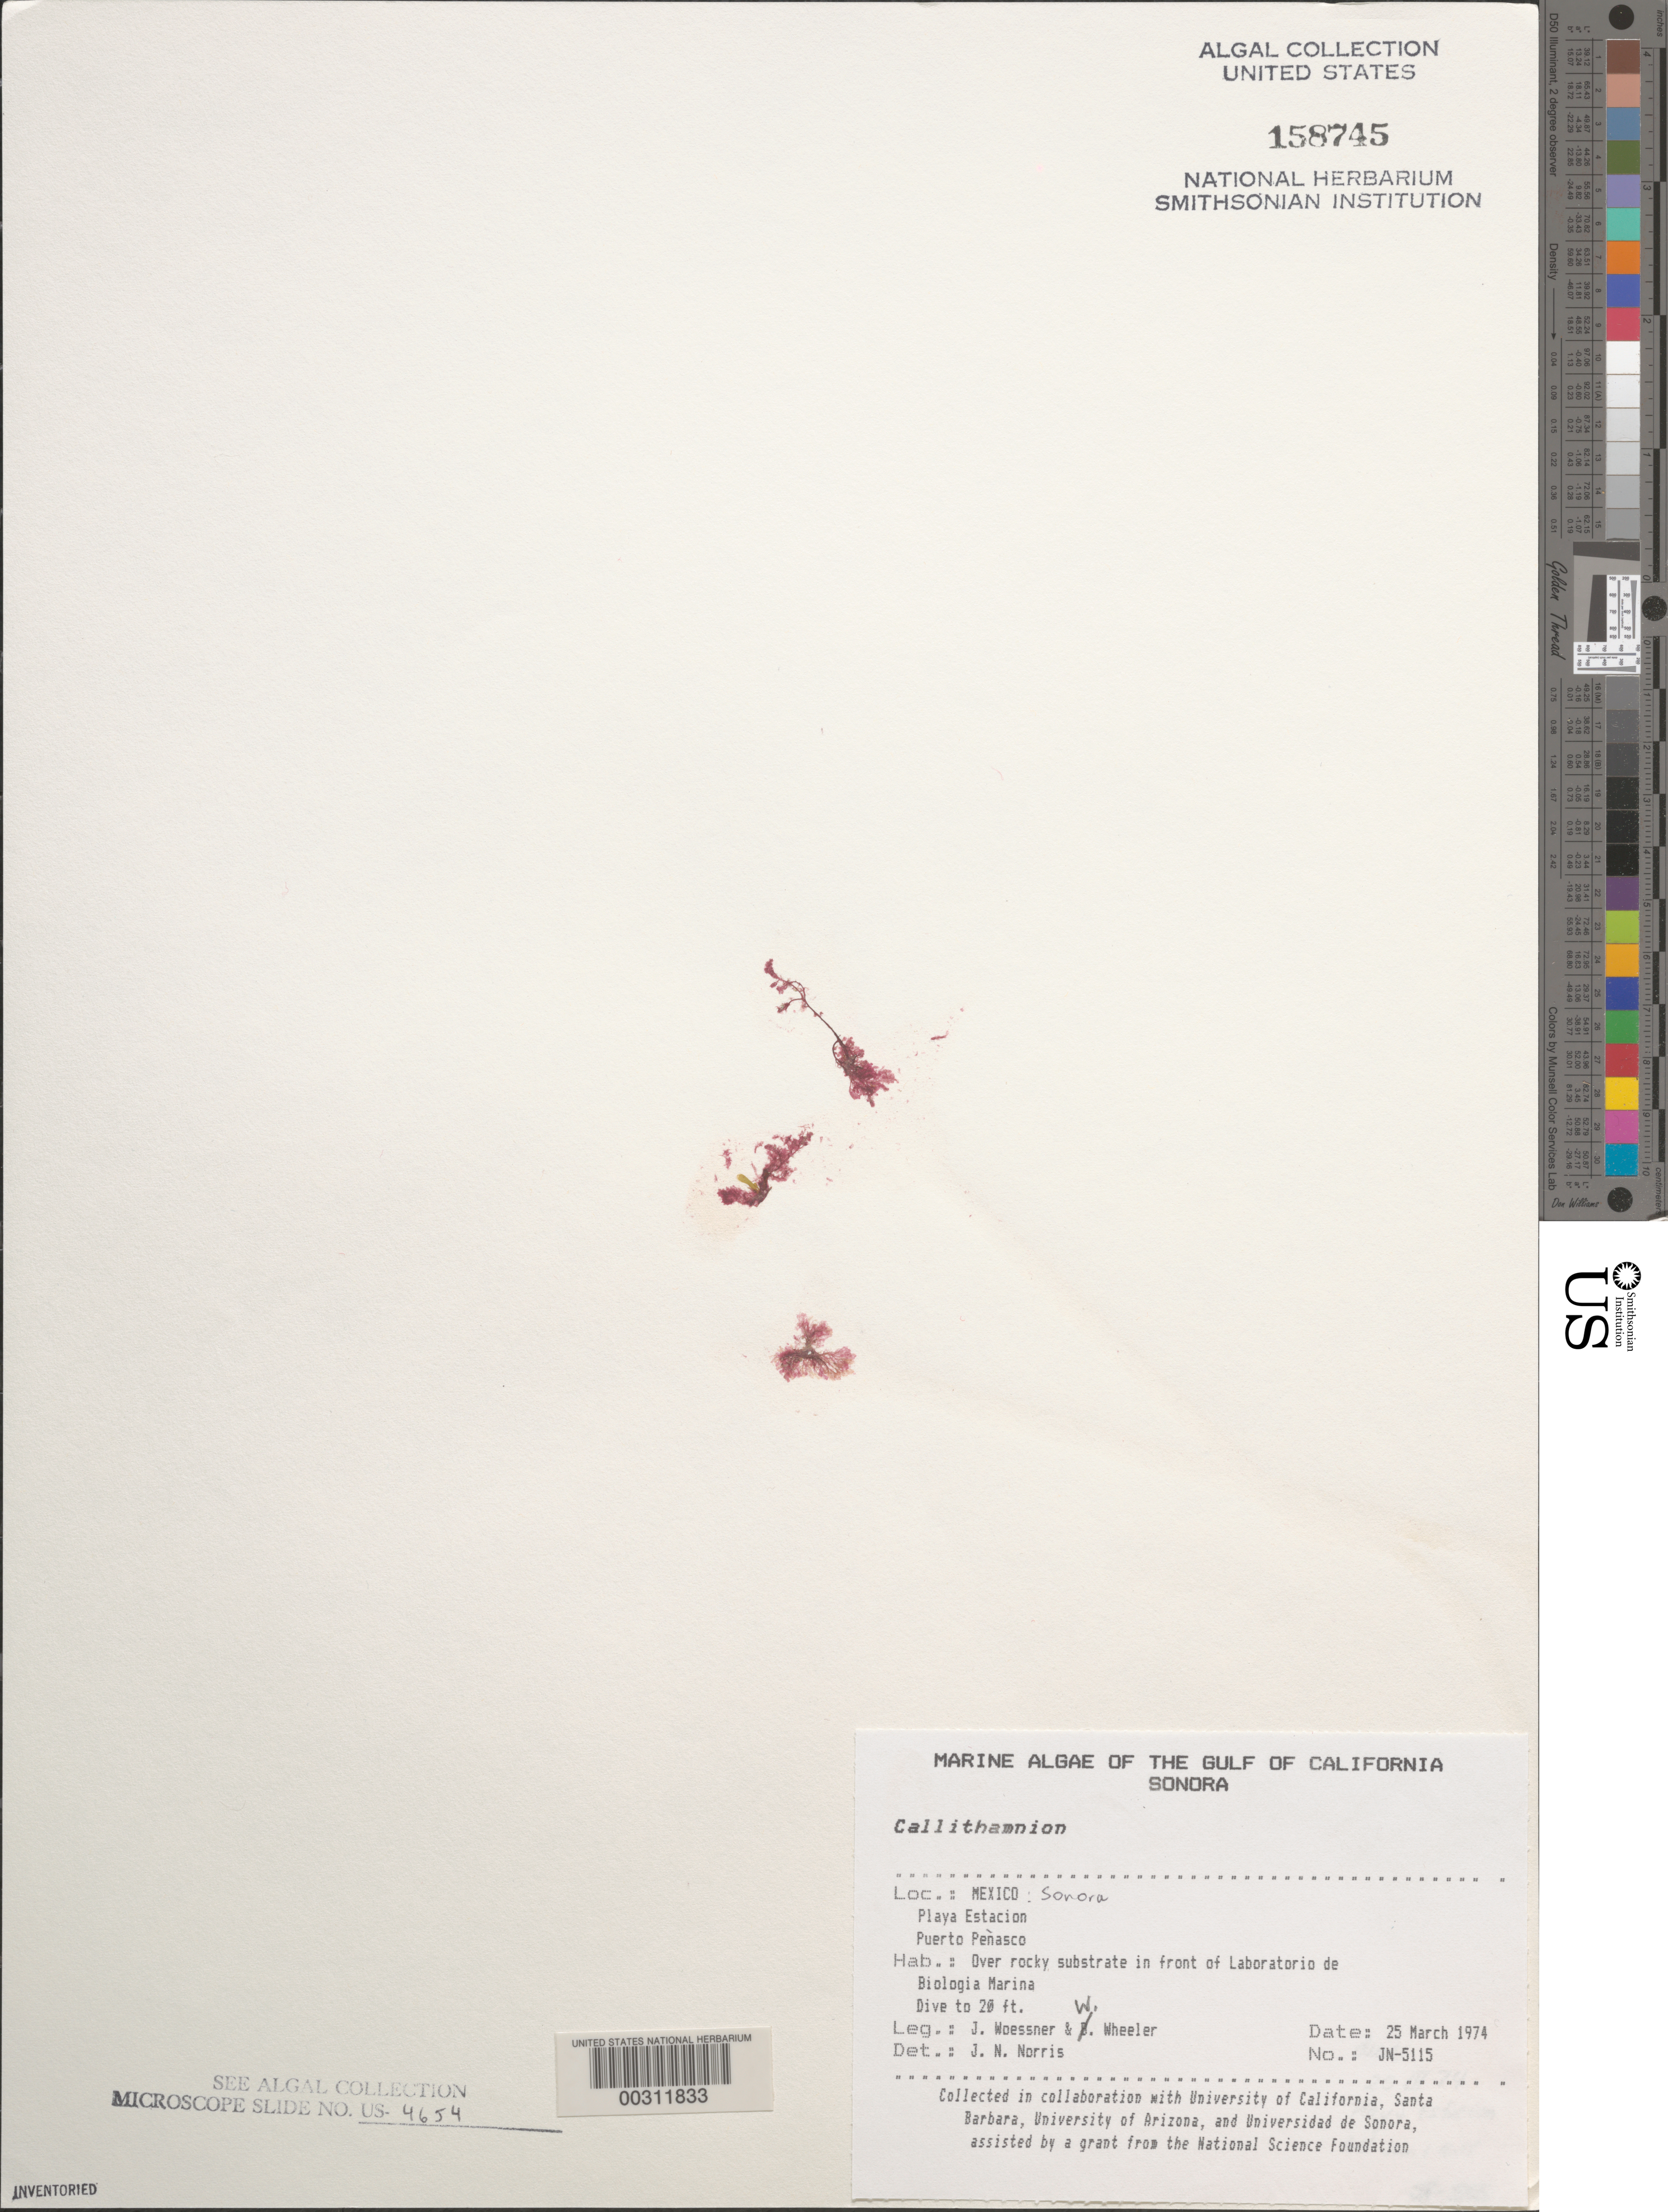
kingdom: Plantae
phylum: Rhodophyta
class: Florideophyceae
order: Ceramiales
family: Callithamniaceae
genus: Callithamnion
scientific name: Callithamnion sp.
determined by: Norris, James N.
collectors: J. Woessner & W. Wheeler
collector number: Jn-5115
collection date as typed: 25 Mar 1974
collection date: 1974-03-25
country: Mexico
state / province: Sonora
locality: Playa Estacion, Puerto Penasco, marine station shore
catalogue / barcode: US 158745